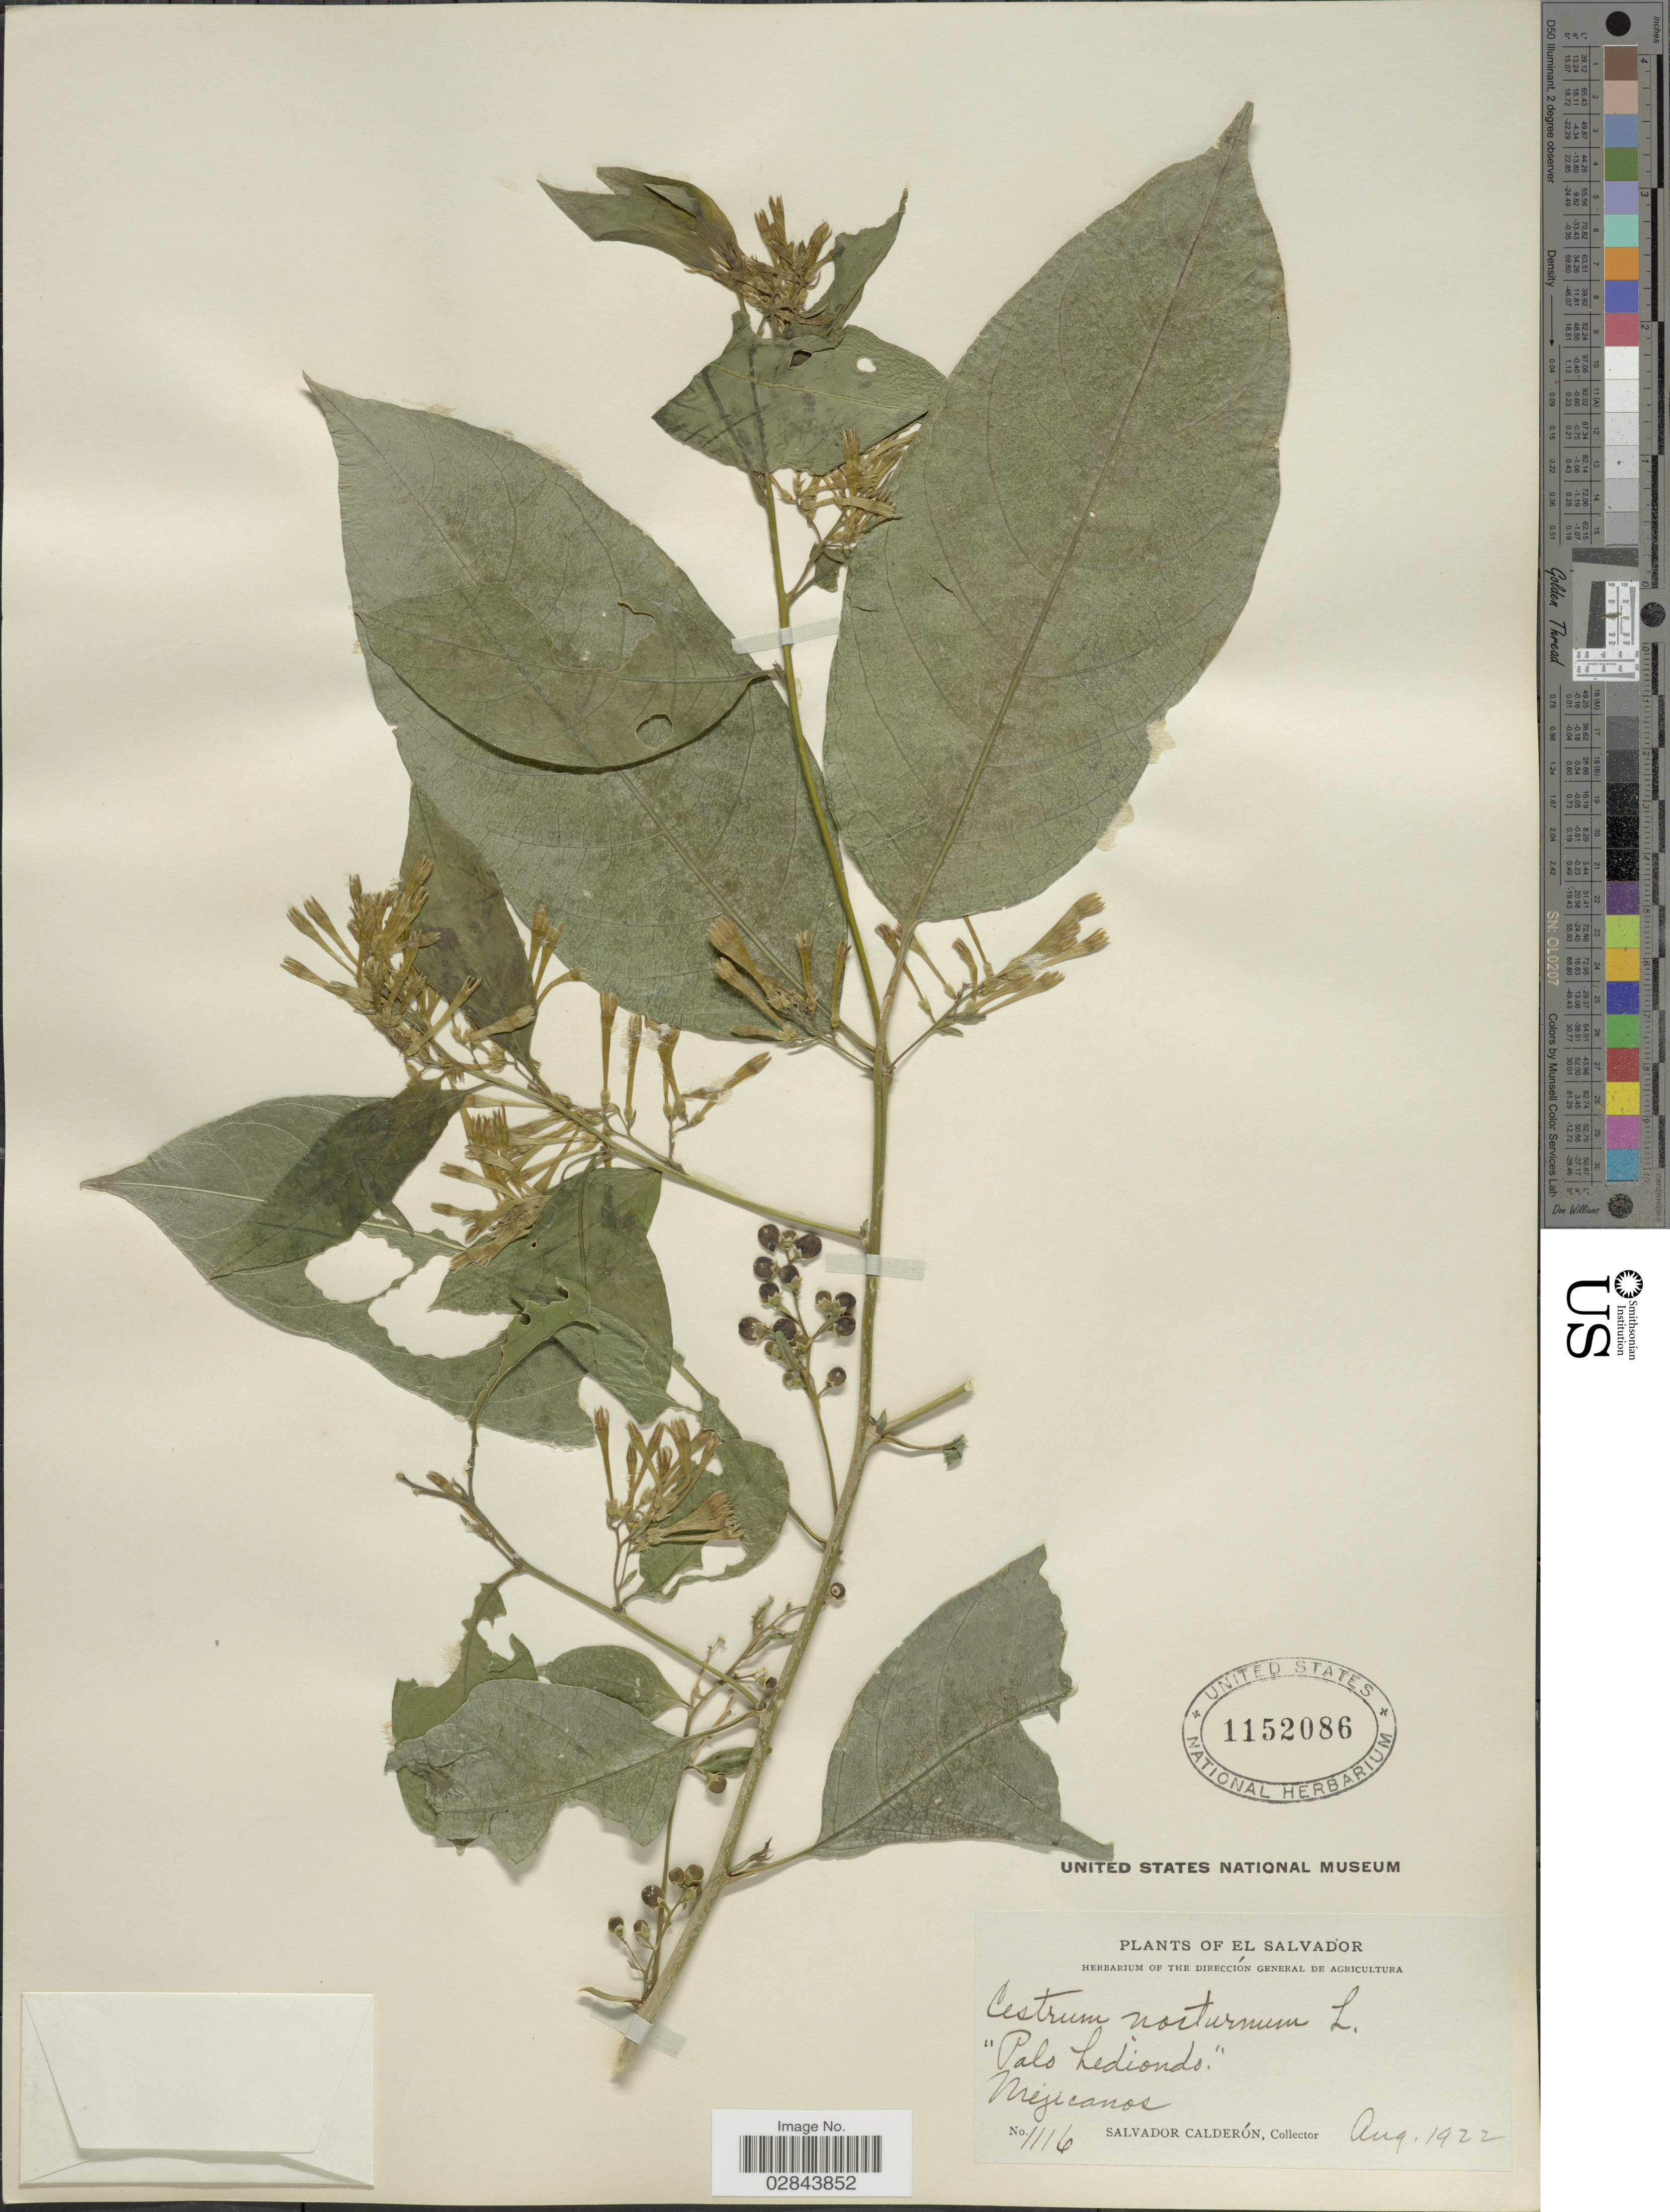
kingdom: Plantae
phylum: Tracheophyta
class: Magnoliopsida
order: Solanales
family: Solanaceae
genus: Cestrum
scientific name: Cestrum nocturnum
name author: L.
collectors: S. Calderón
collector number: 1116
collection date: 1922-08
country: El Salvador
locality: Mejicanos.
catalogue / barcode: US 1152086